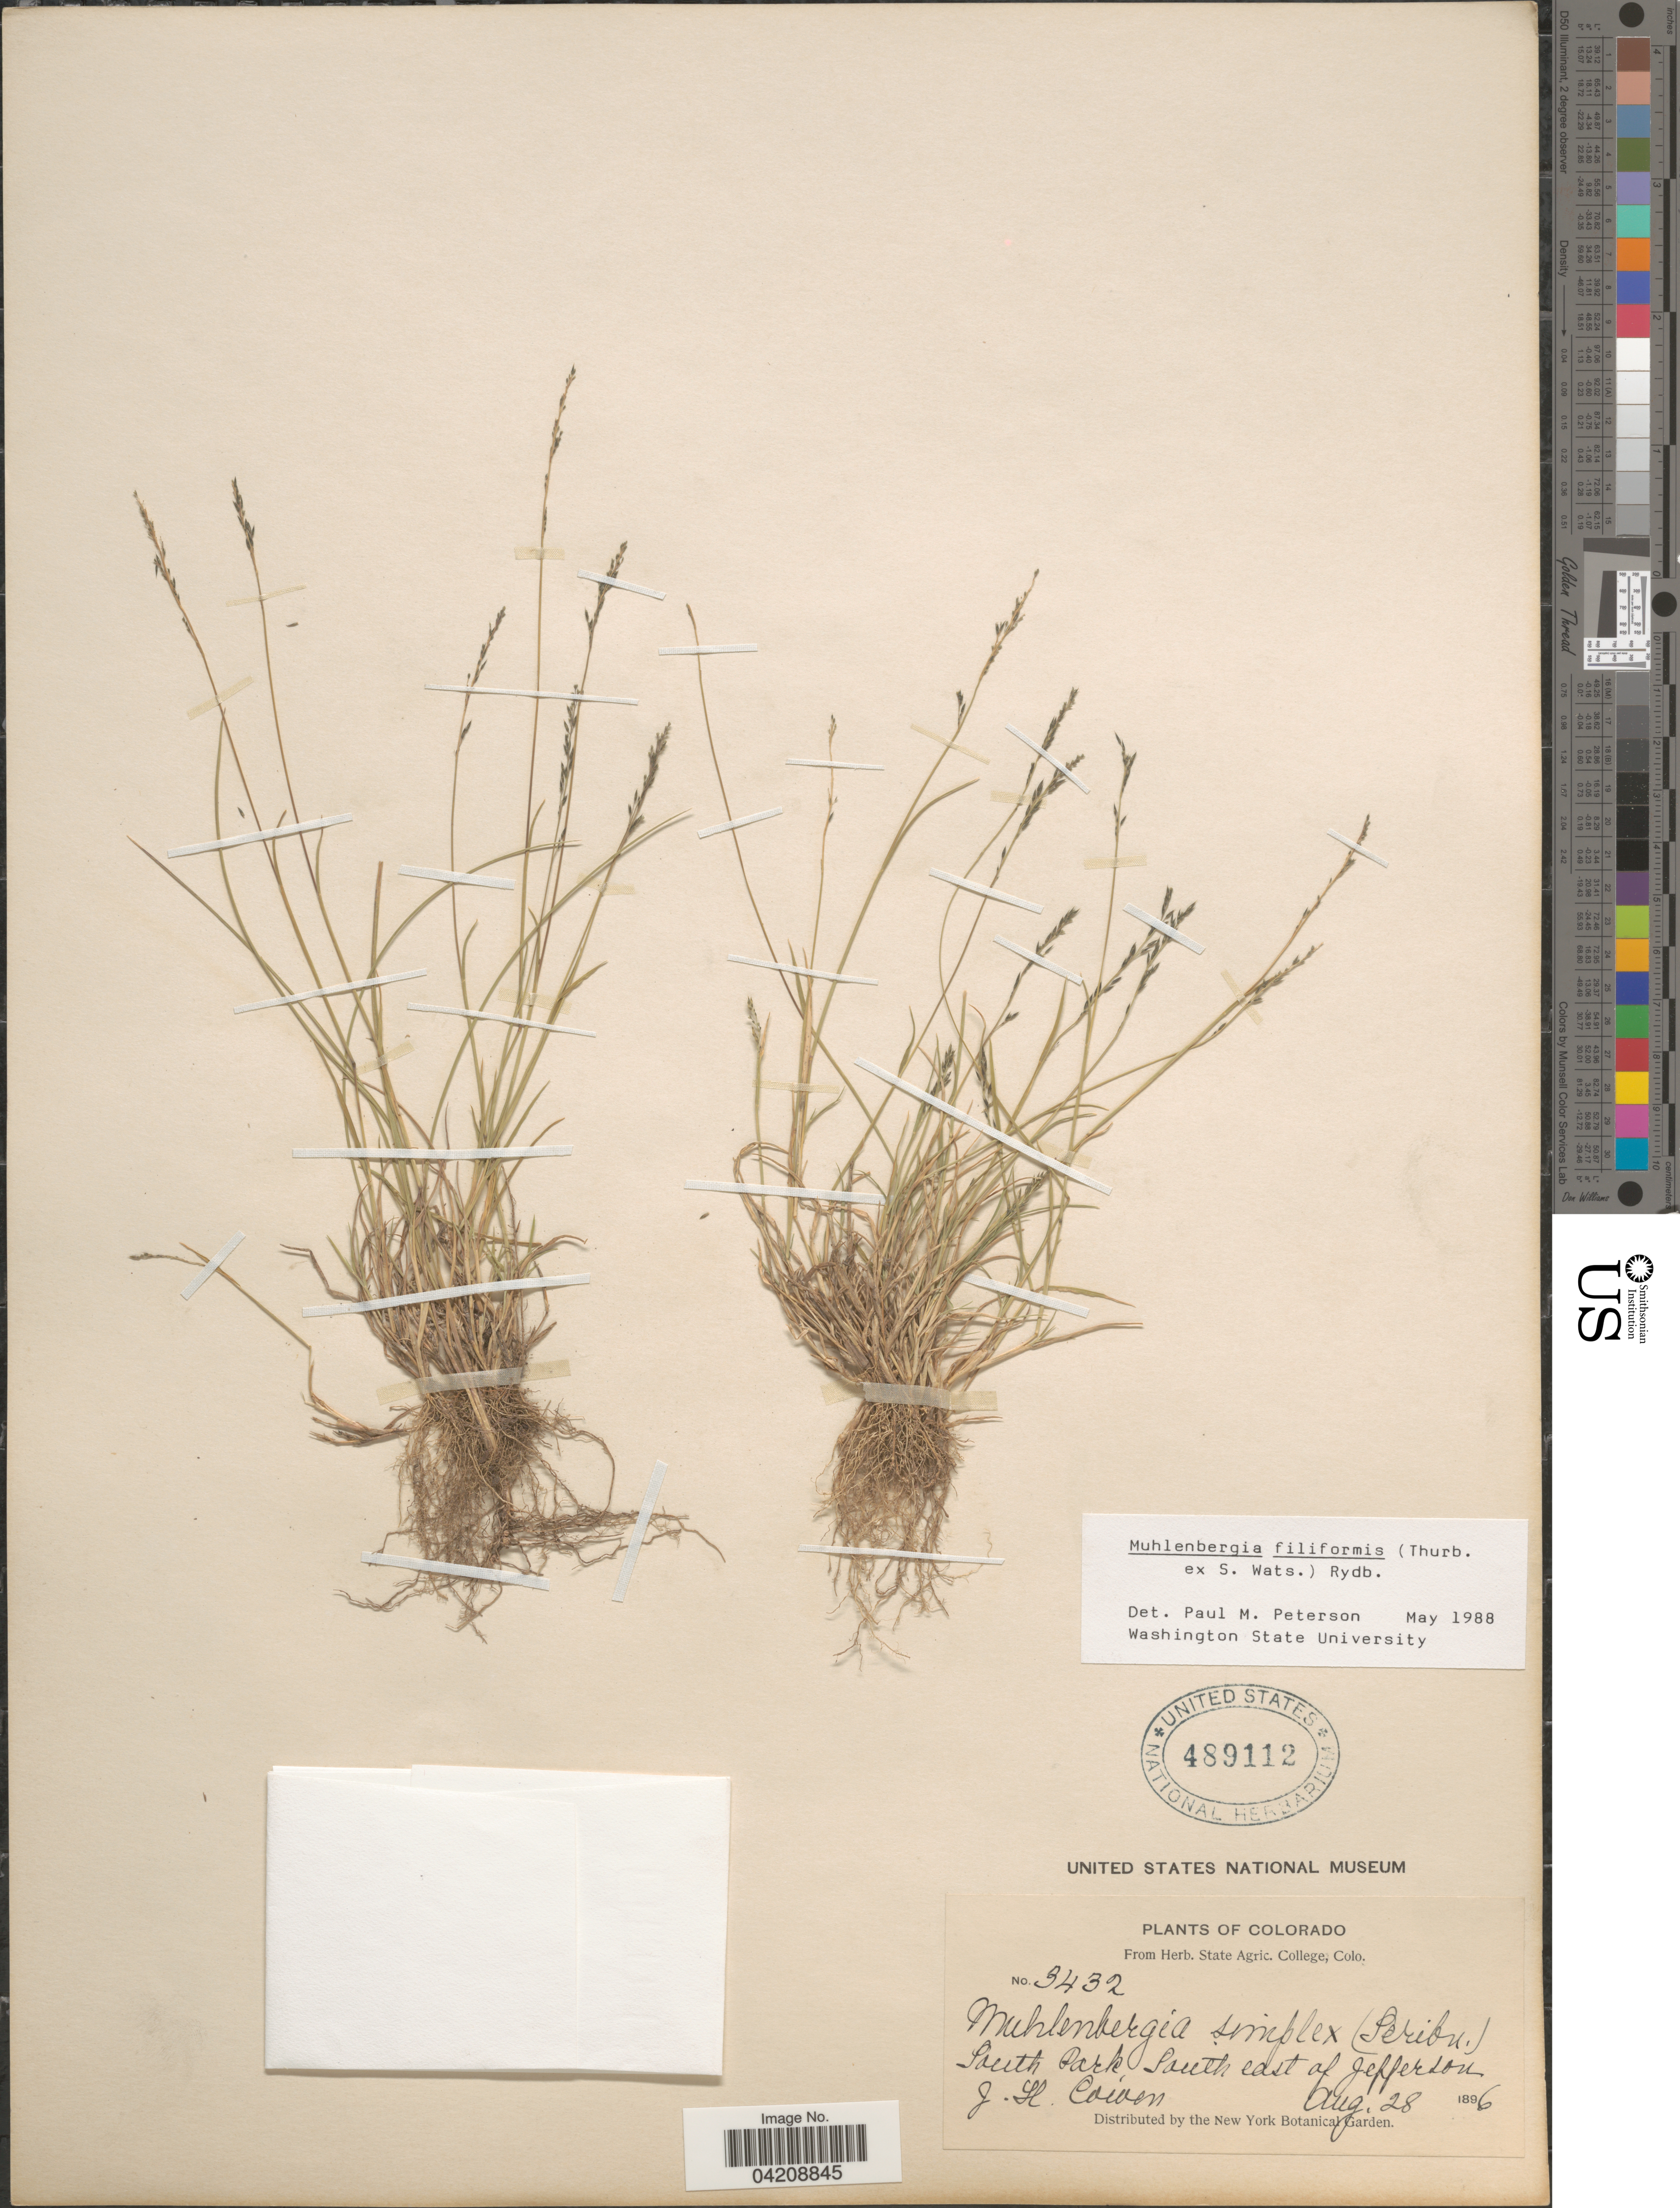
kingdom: Plantae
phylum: Tracheophyta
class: Liliopsida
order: Poales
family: Poaceae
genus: Muhlenbergia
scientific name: Muhlenbergia filiformis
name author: (Thurb. ex S. Watson) Rydb.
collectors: J. H. Cowen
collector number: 3432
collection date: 1896-08-28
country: United States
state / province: Colorado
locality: South Park, South east of Jefferson.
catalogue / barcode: US 489112